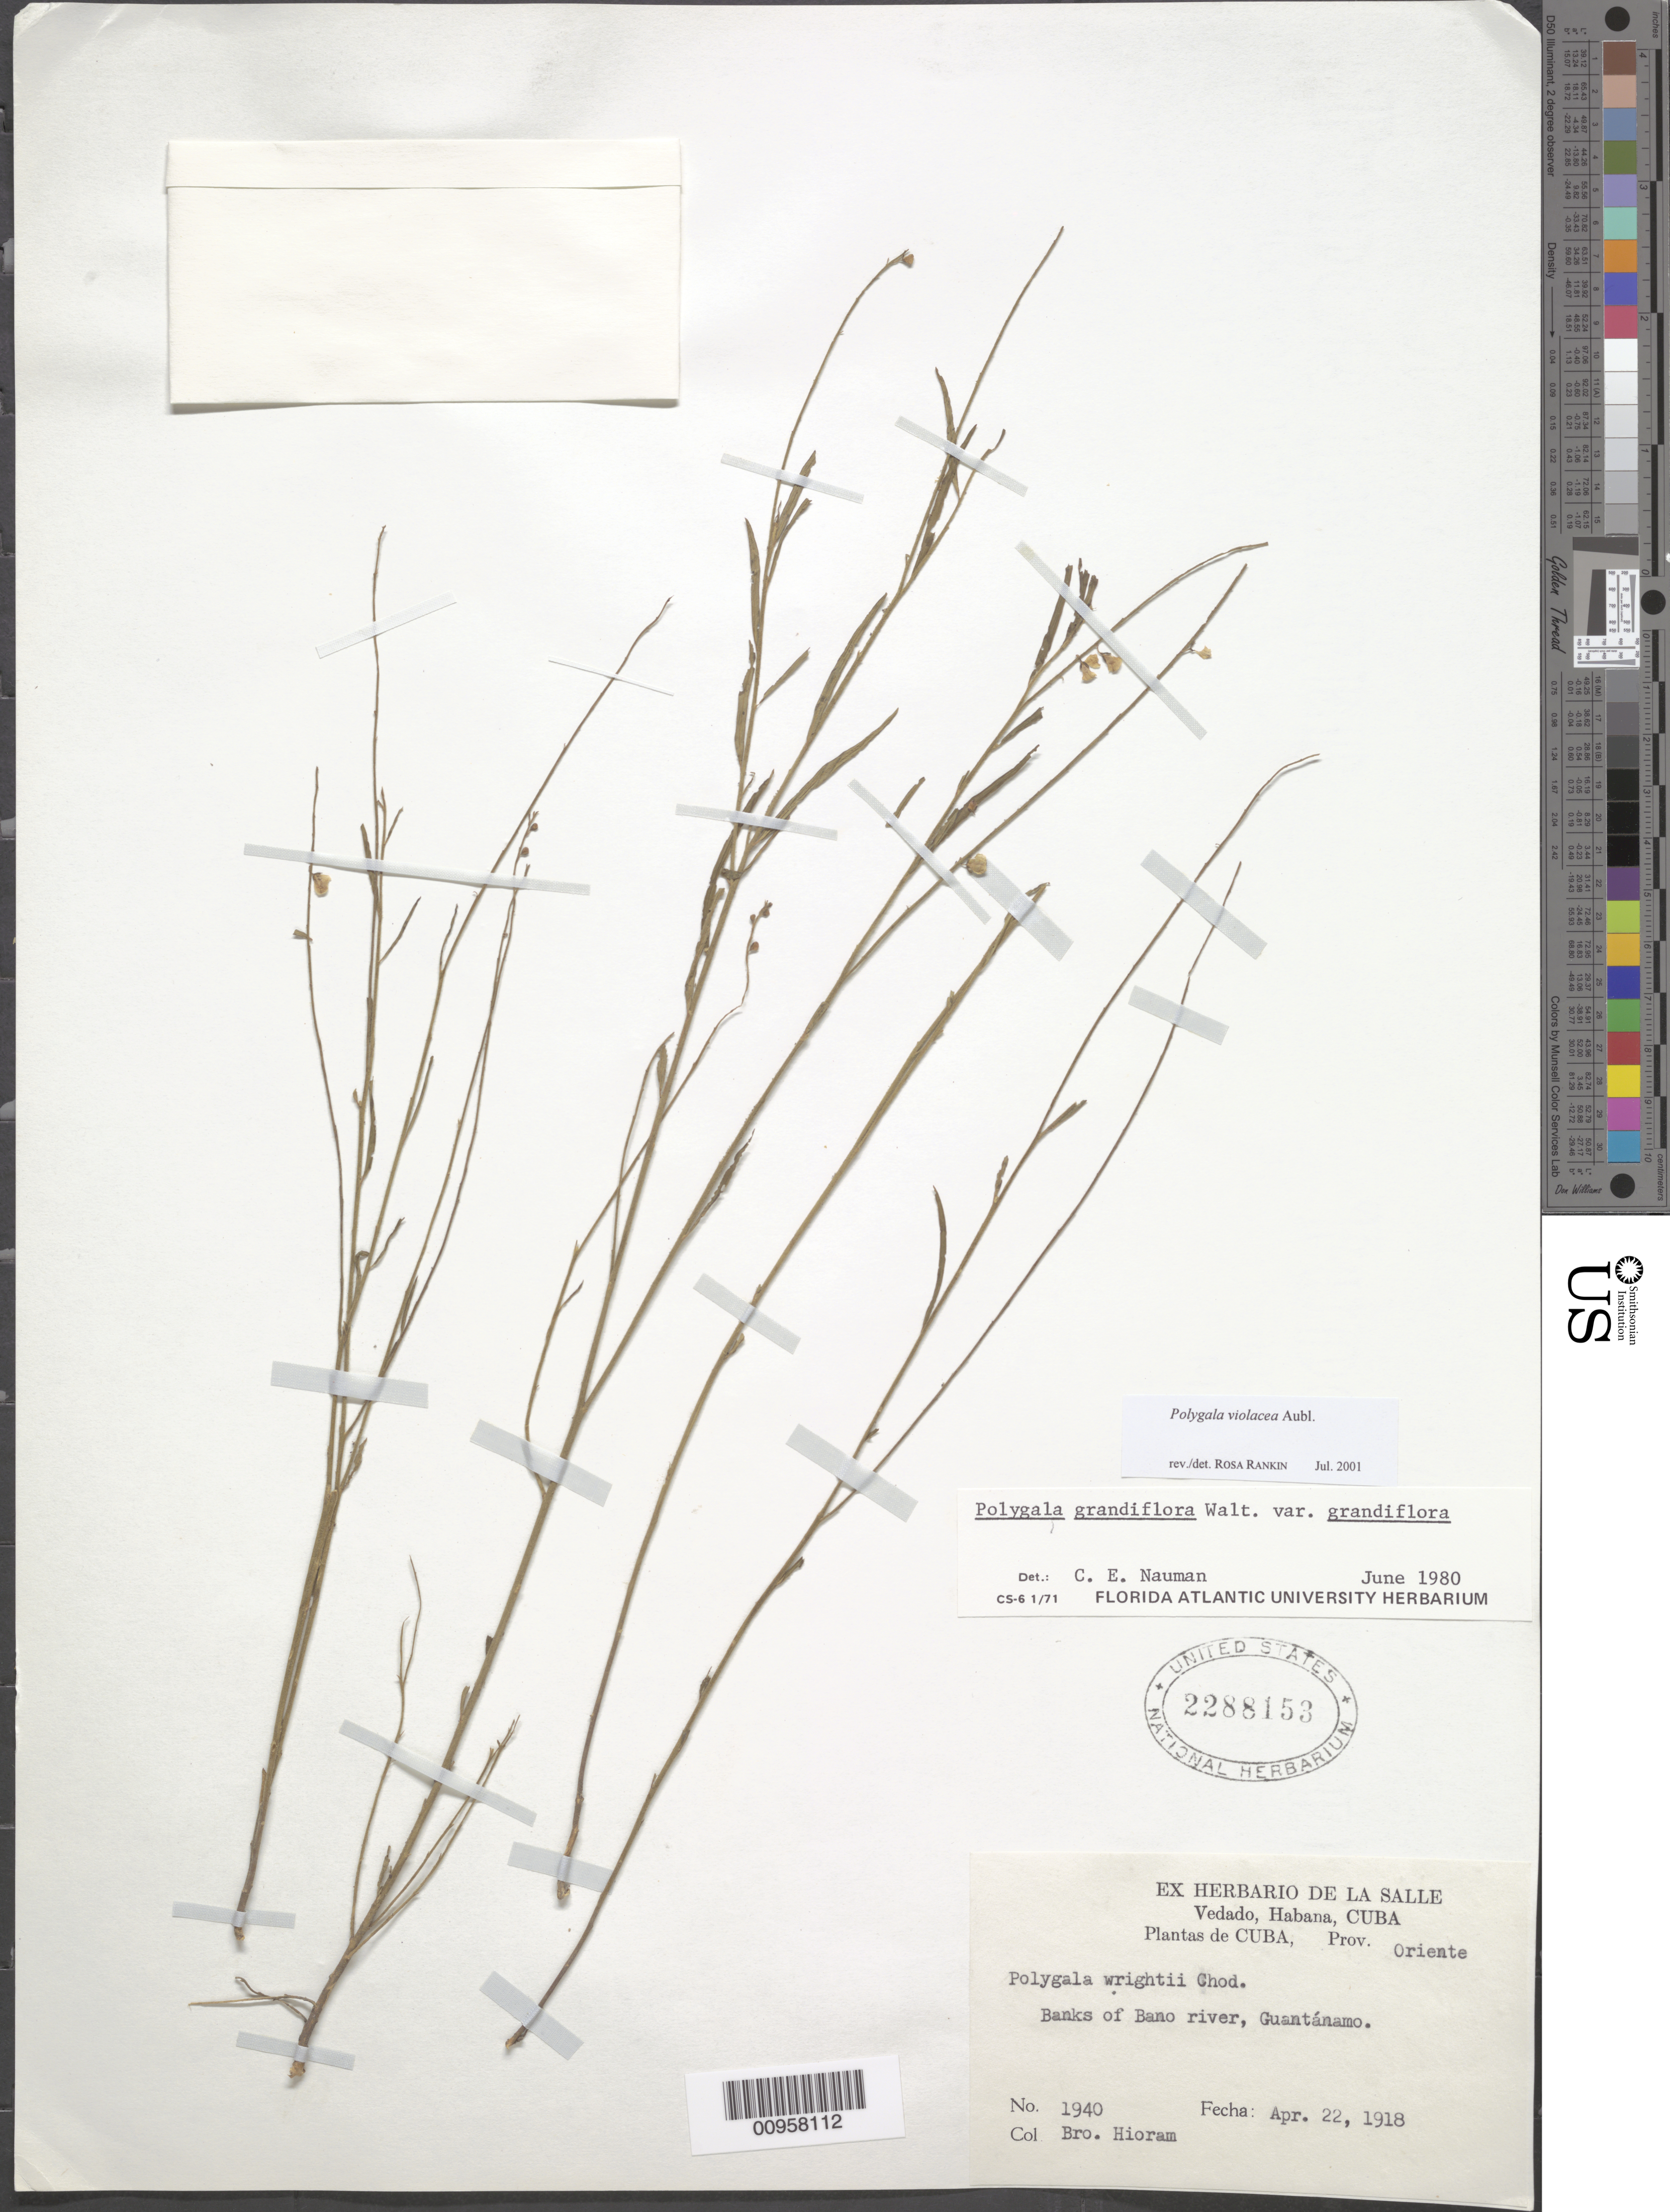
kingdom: Plantae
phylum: Tracheophyta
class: Magnoliopsida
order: Fabales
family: Polygalaceae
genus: Asemeia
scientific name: Asemeia violacea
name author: (Aubl.) J.F.B. Pastore & J.R. Abbott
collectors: Bro. Hioram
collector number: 1940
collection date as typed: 22 Apr 1918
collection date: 1918-04-22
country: Cuba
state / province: Guantanamo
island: Cuba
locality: Bano River, Guantánamo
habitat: Banks of river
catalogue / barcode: US 2288153